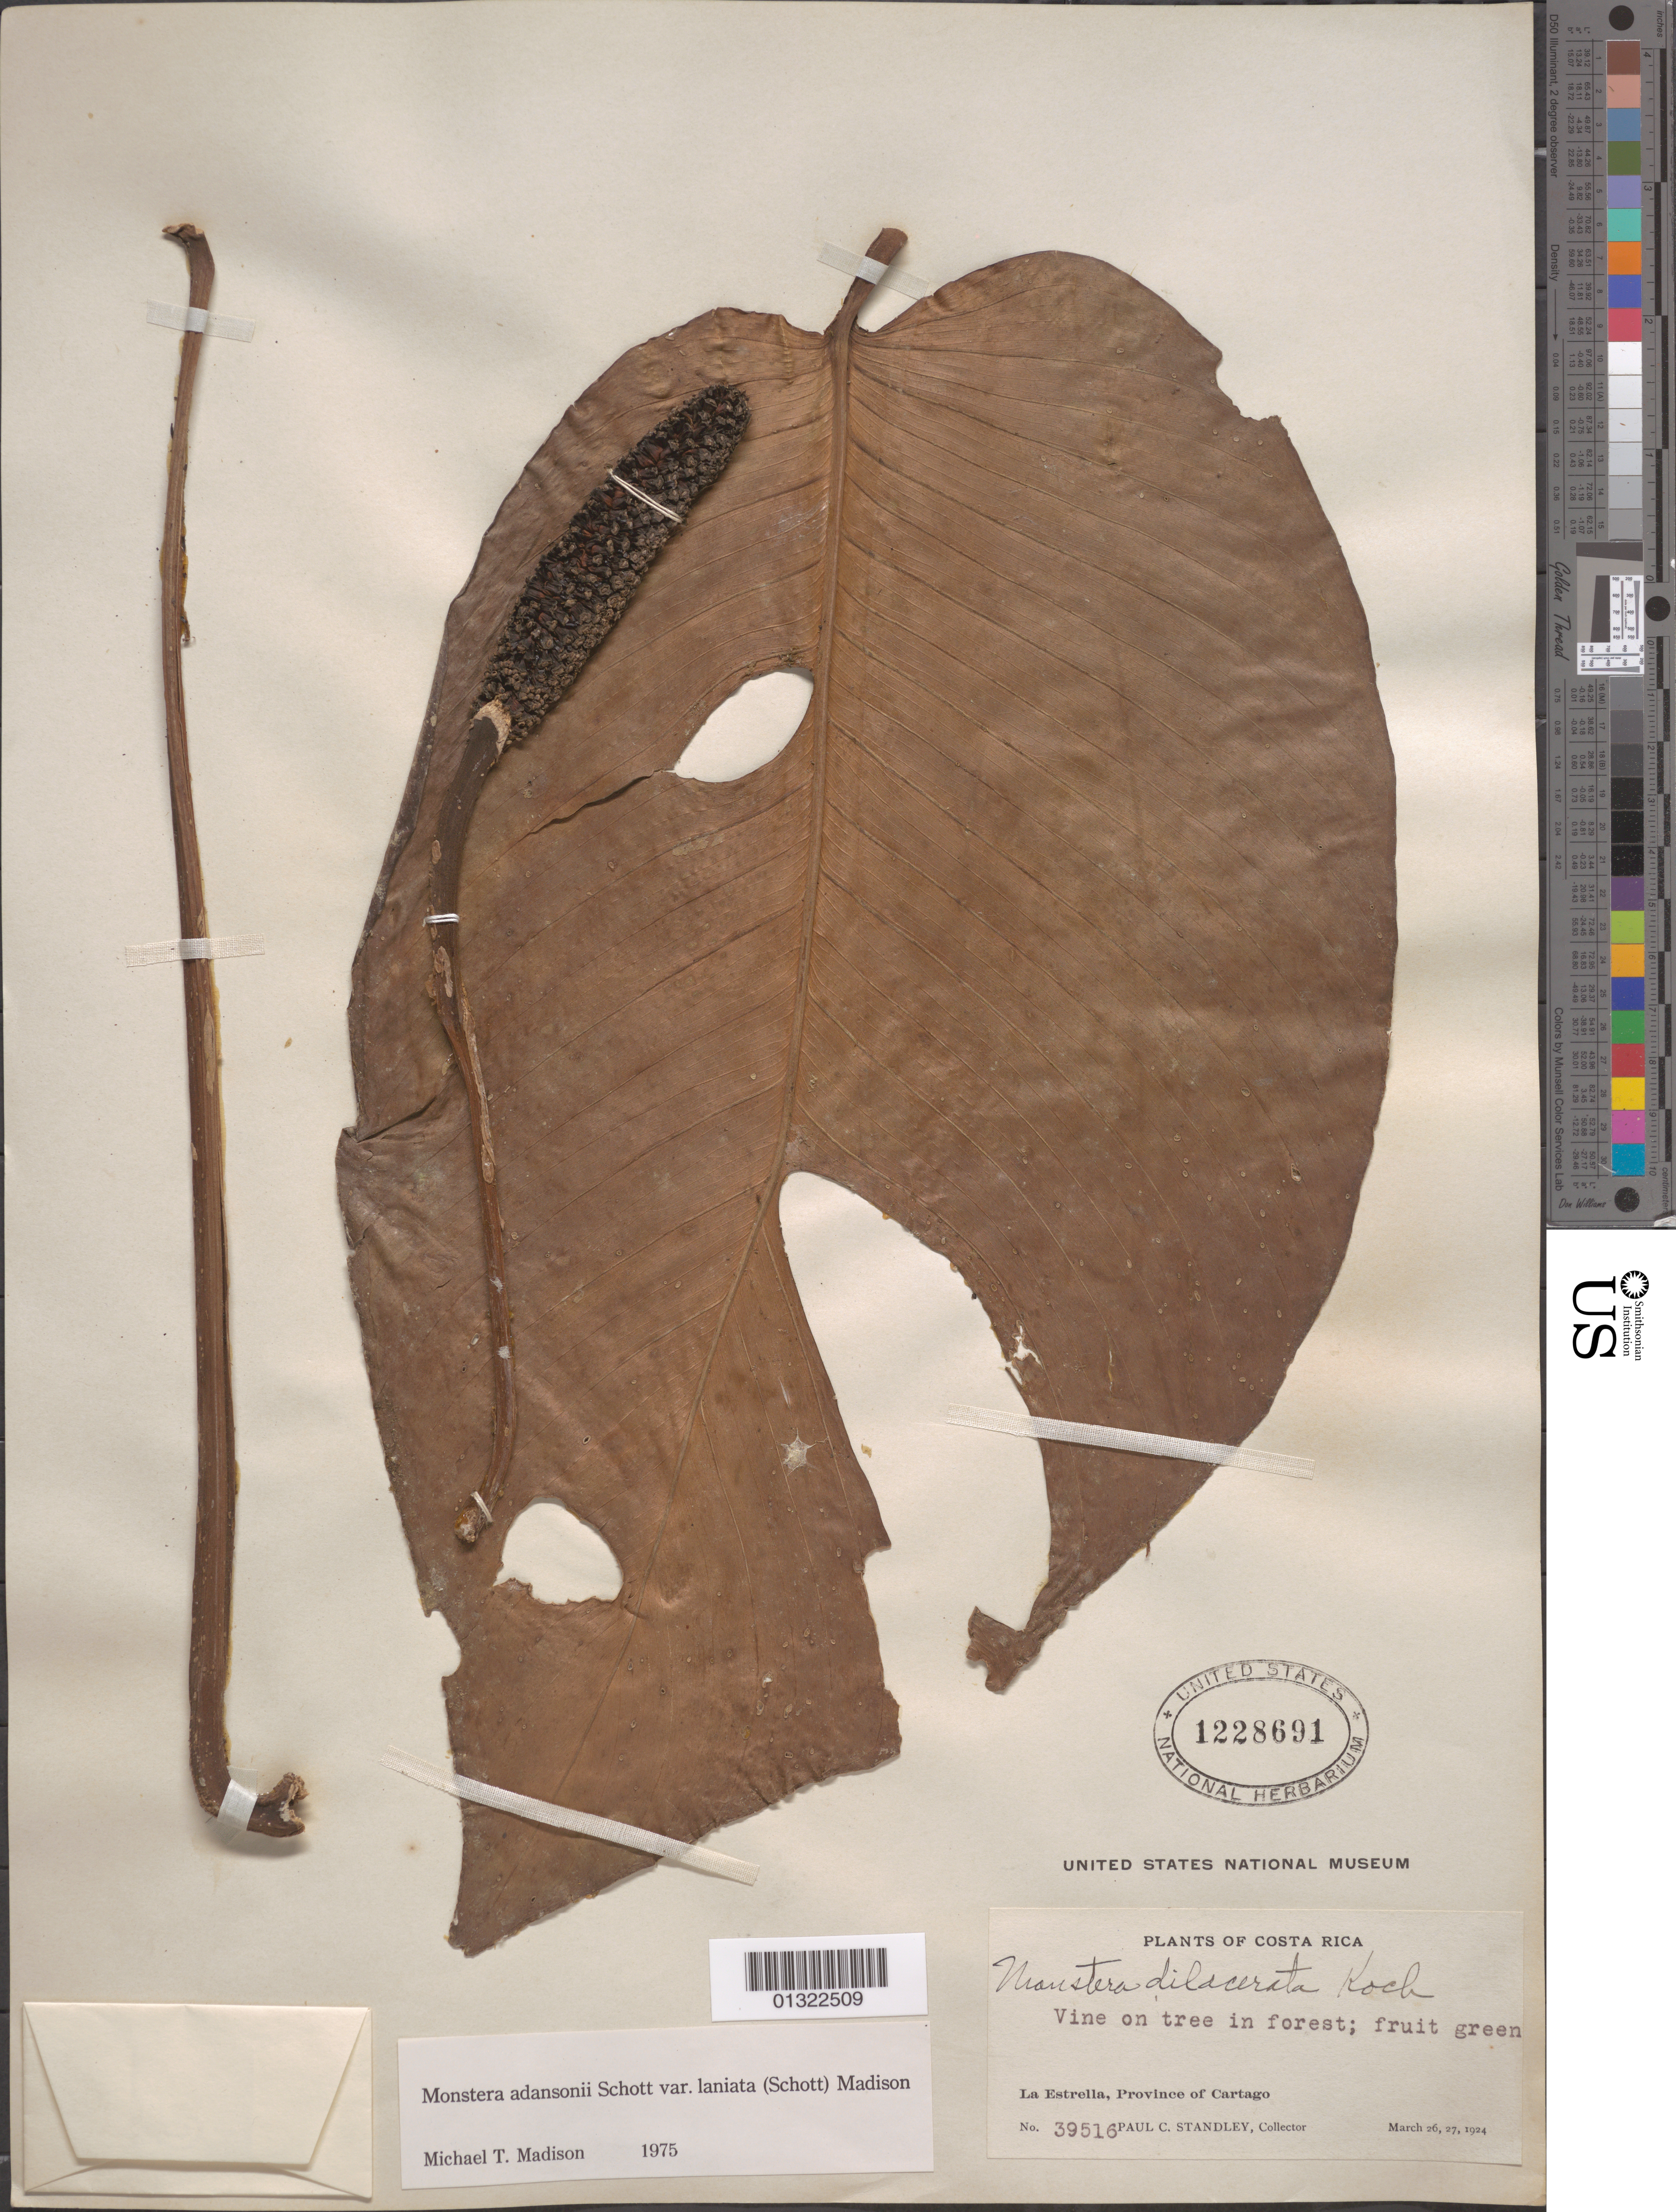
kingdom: Plantae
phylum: Tracheophyta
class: Liliopsida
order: Alismatales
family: Araceae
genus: Monstera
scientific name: Monstera adansonii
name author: Schott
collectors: P. C. Standley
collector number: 39516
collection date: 1924-03-26/1924-03-27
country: Costa Rica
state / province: Cartago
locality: La Estrella.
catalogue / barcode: US 1228691